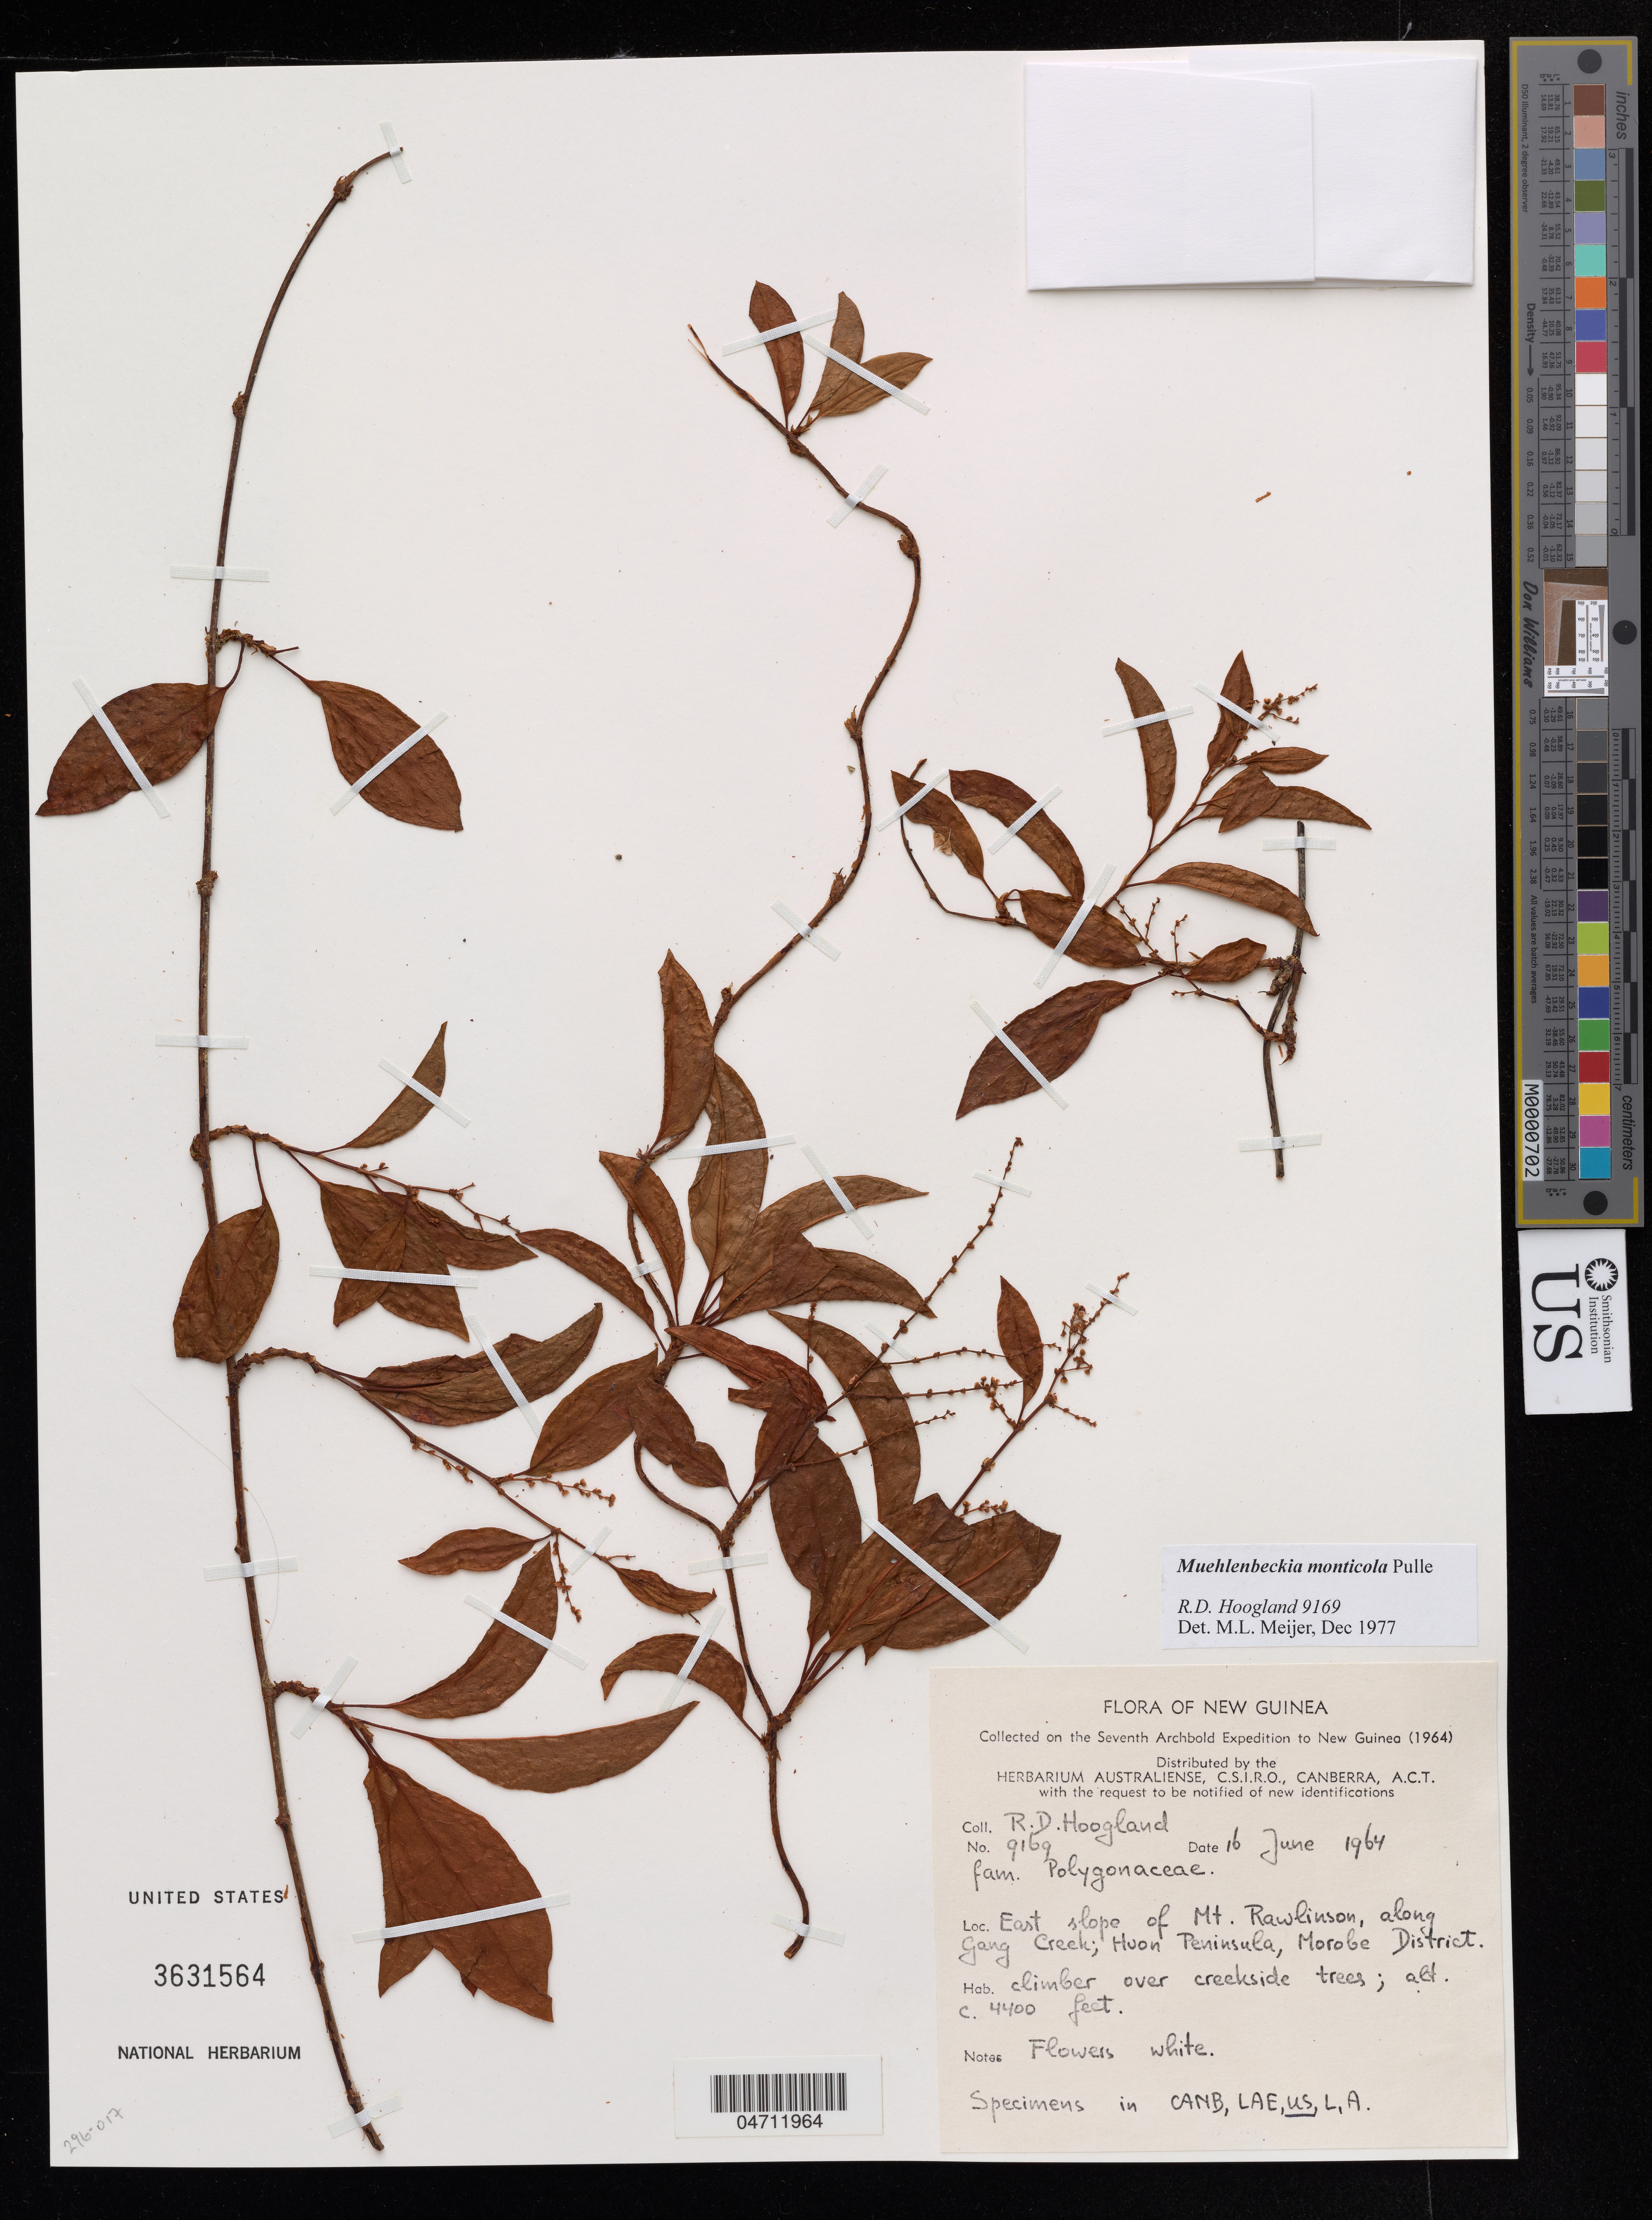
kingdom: Plantae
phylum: Tracheophyta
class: Magnoliopsida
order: Caryophyllales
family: Polygonaceae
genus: Muehlenbeckia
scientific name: Muehlenbeckia monticola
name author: Pulle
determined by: Meijer, M.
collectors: R. D. Hoogland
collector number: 9169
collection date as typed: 16 Jun 1964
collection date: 1964-06-16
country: Papua New Guinea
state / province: Morobe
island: New Guinea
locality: E slope of Mt. Rawlinson, ridge between Gang Creek and Bulum River, Huon Peninsula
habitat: On creekside trees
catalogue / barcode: US 3631564